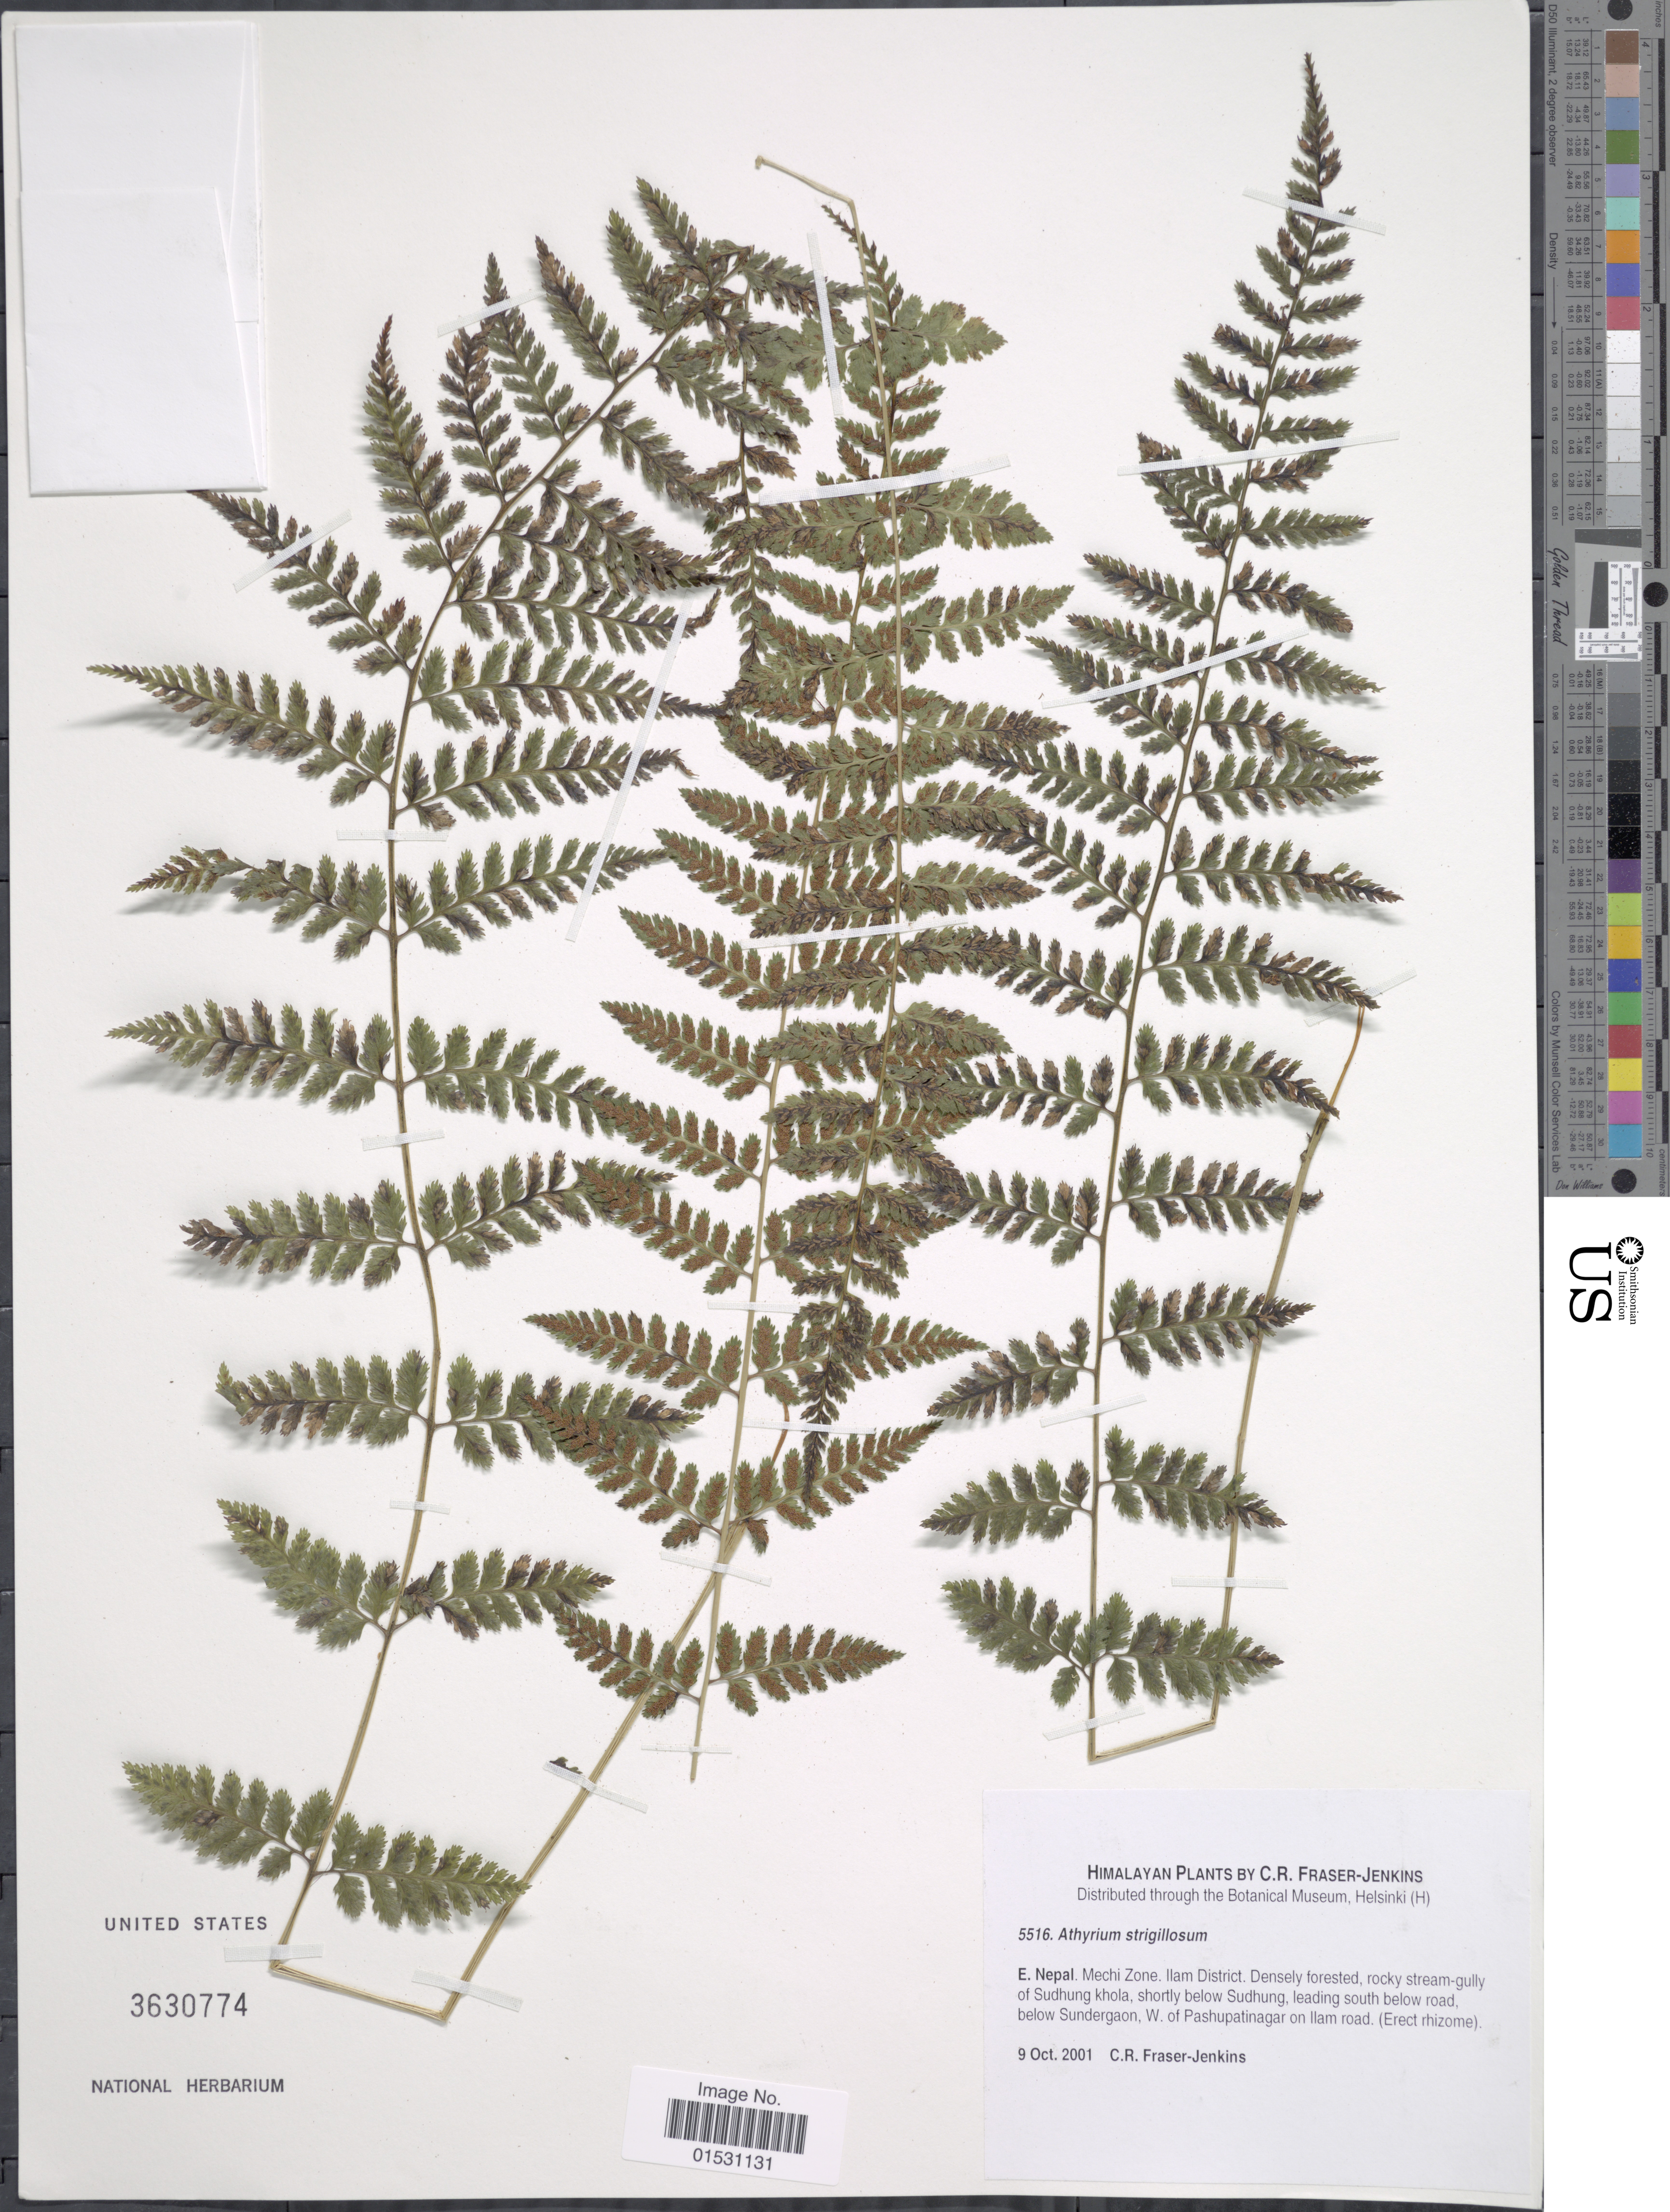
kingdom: Plantae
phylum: Tracheophyta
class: Polypodiopsida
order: Polypodiales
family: Athyriaceae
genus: Athyrium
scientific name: Athyrium strigillosum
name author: (T. Moore ex E.J. Lowe) Salomon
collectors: C. R. Fraser-Jenkins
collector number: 5516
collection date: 2001-10-09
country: Nepal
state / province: Mechi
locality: E. Nepal. Mechi Zone. Ilam District. Densely forested, rocky stream-gully of Sudhung khola, shrtly below Sudhung, leading south below road, below Sundergaon, W. of Pashupatinagar on Ilam road.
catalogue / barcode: US 3630774